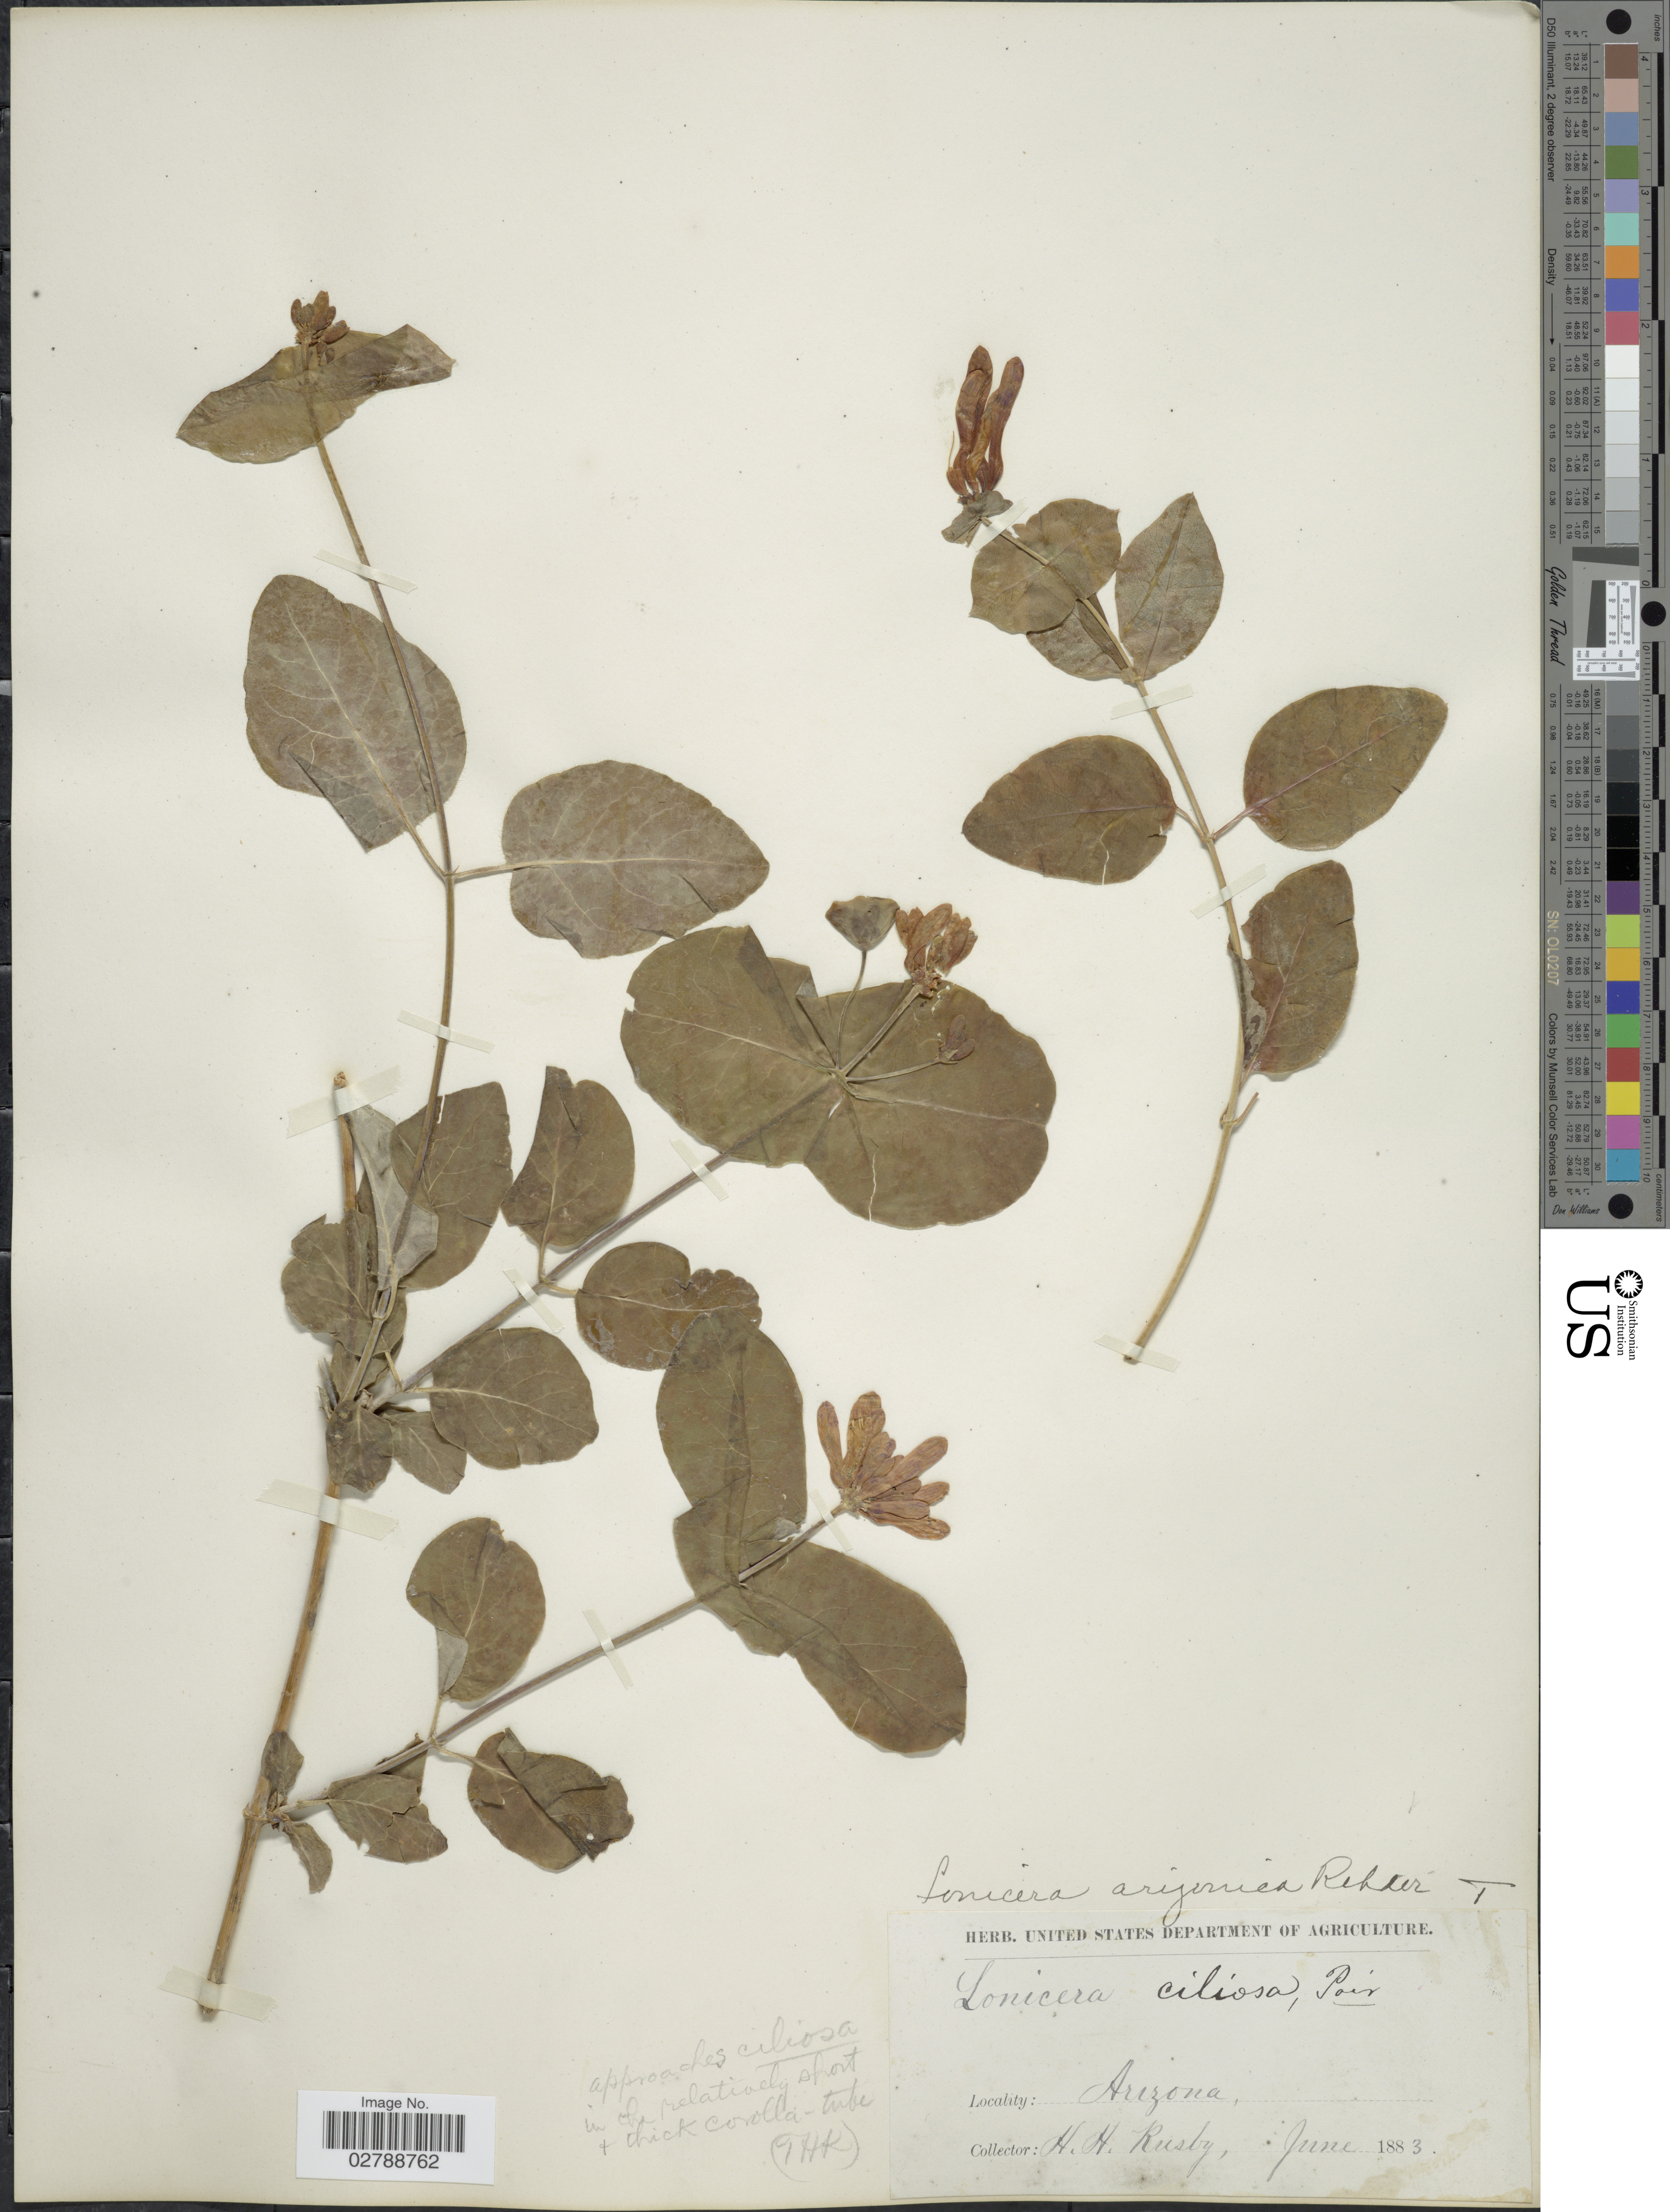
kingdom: Plantae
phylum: Tracheophyta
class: Magnoliopsida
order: Dipsacales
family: Caprifoliaceae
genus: Lonicera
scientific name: Lonicera arizonica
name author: Rehder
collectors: H. H. Rusby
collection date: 1883-06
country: United States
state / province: Arizona